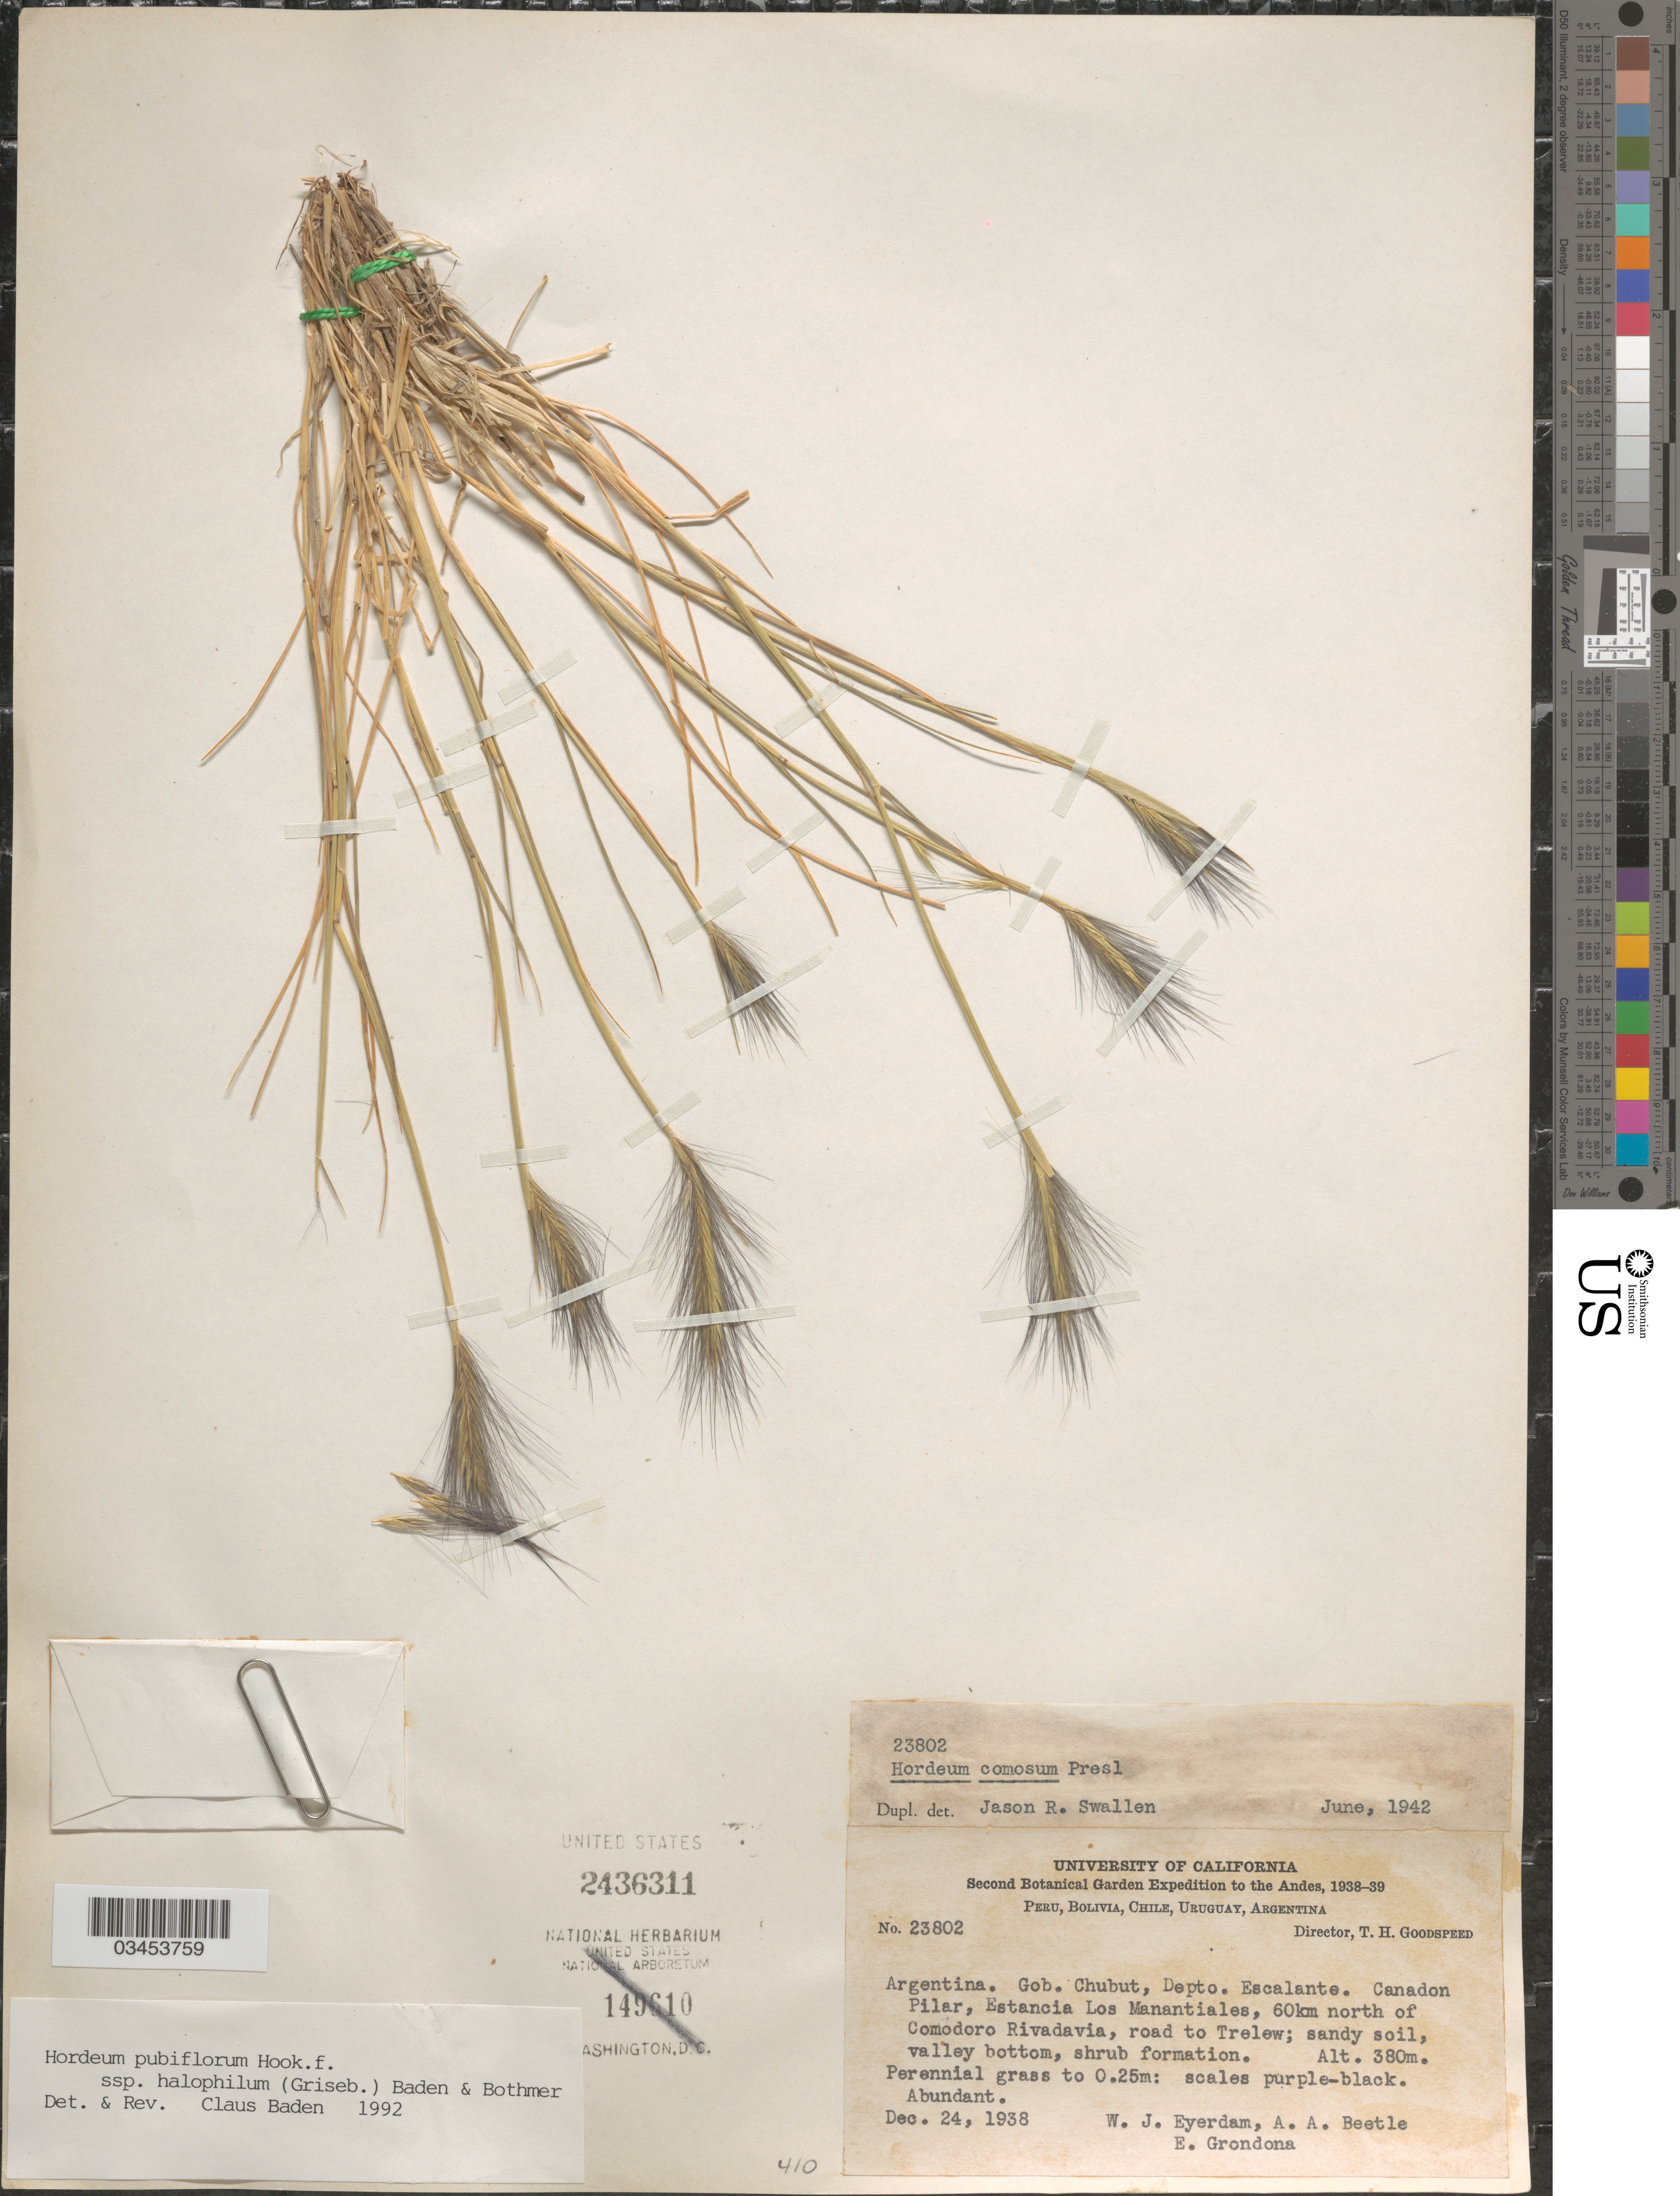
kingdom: Plantae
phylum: Tracheophyta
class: Liliopsida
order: Poales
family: Poaceae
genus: Hordeum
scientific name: Hordeum pubiflorum subsp. halophilum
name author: Hook. f.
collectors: W. J. Eyerdam, A. A. Beetle & E. Grondona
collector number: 23802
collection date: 1938-12-24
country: Argentina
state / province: Chubut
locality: Gob. Chubut, Depto. Escalante. Canadon Pilar, Estancia Los Manantiales, 60km north of Comodoro Rivadavia, road to Trelew.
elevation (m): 380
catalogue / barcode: US 2436311